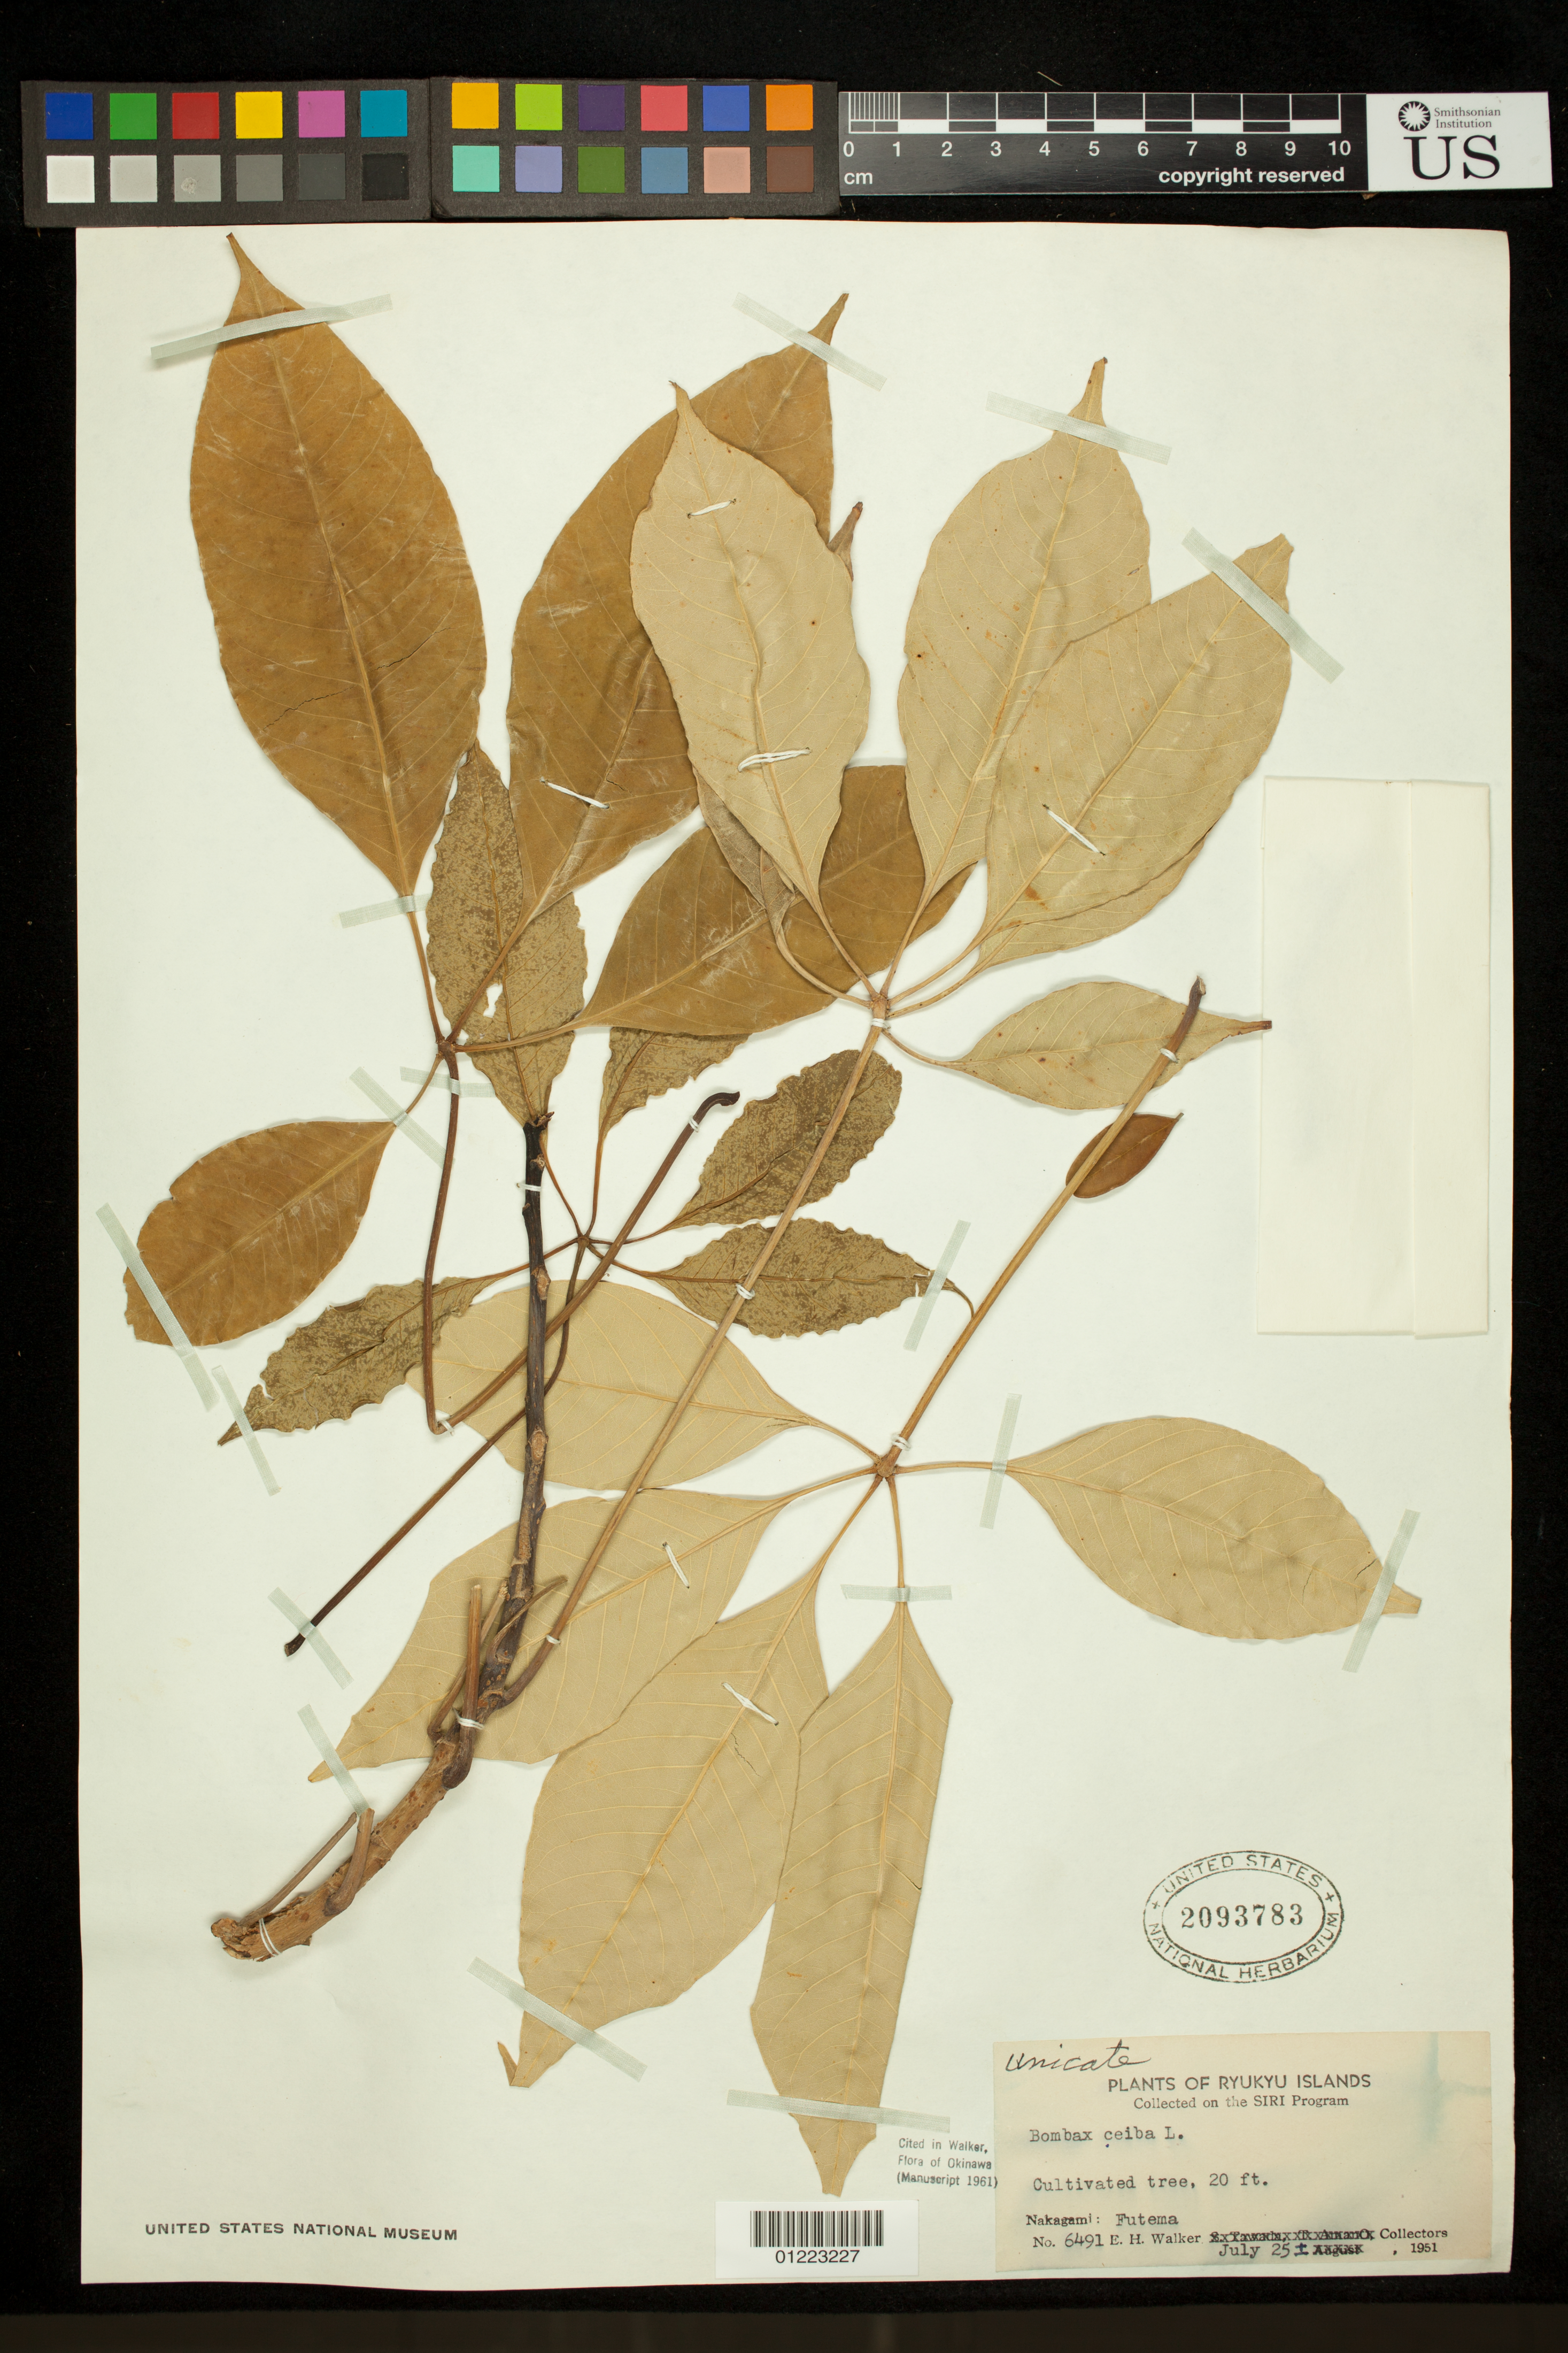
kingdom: Plantae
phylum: Tracheophyta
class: Magnoliopsida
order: Malvales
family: Malvaceae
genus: Bombax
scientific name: Bombax ceiba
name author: L.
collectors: E. H. Walker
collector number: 6491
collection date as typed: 7/25/1951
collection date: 1951-07-25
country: Japan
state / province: Okinawa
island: Nakagami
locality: Ryukyu Islands, Nakagami: Futema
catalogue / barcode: US 2093783